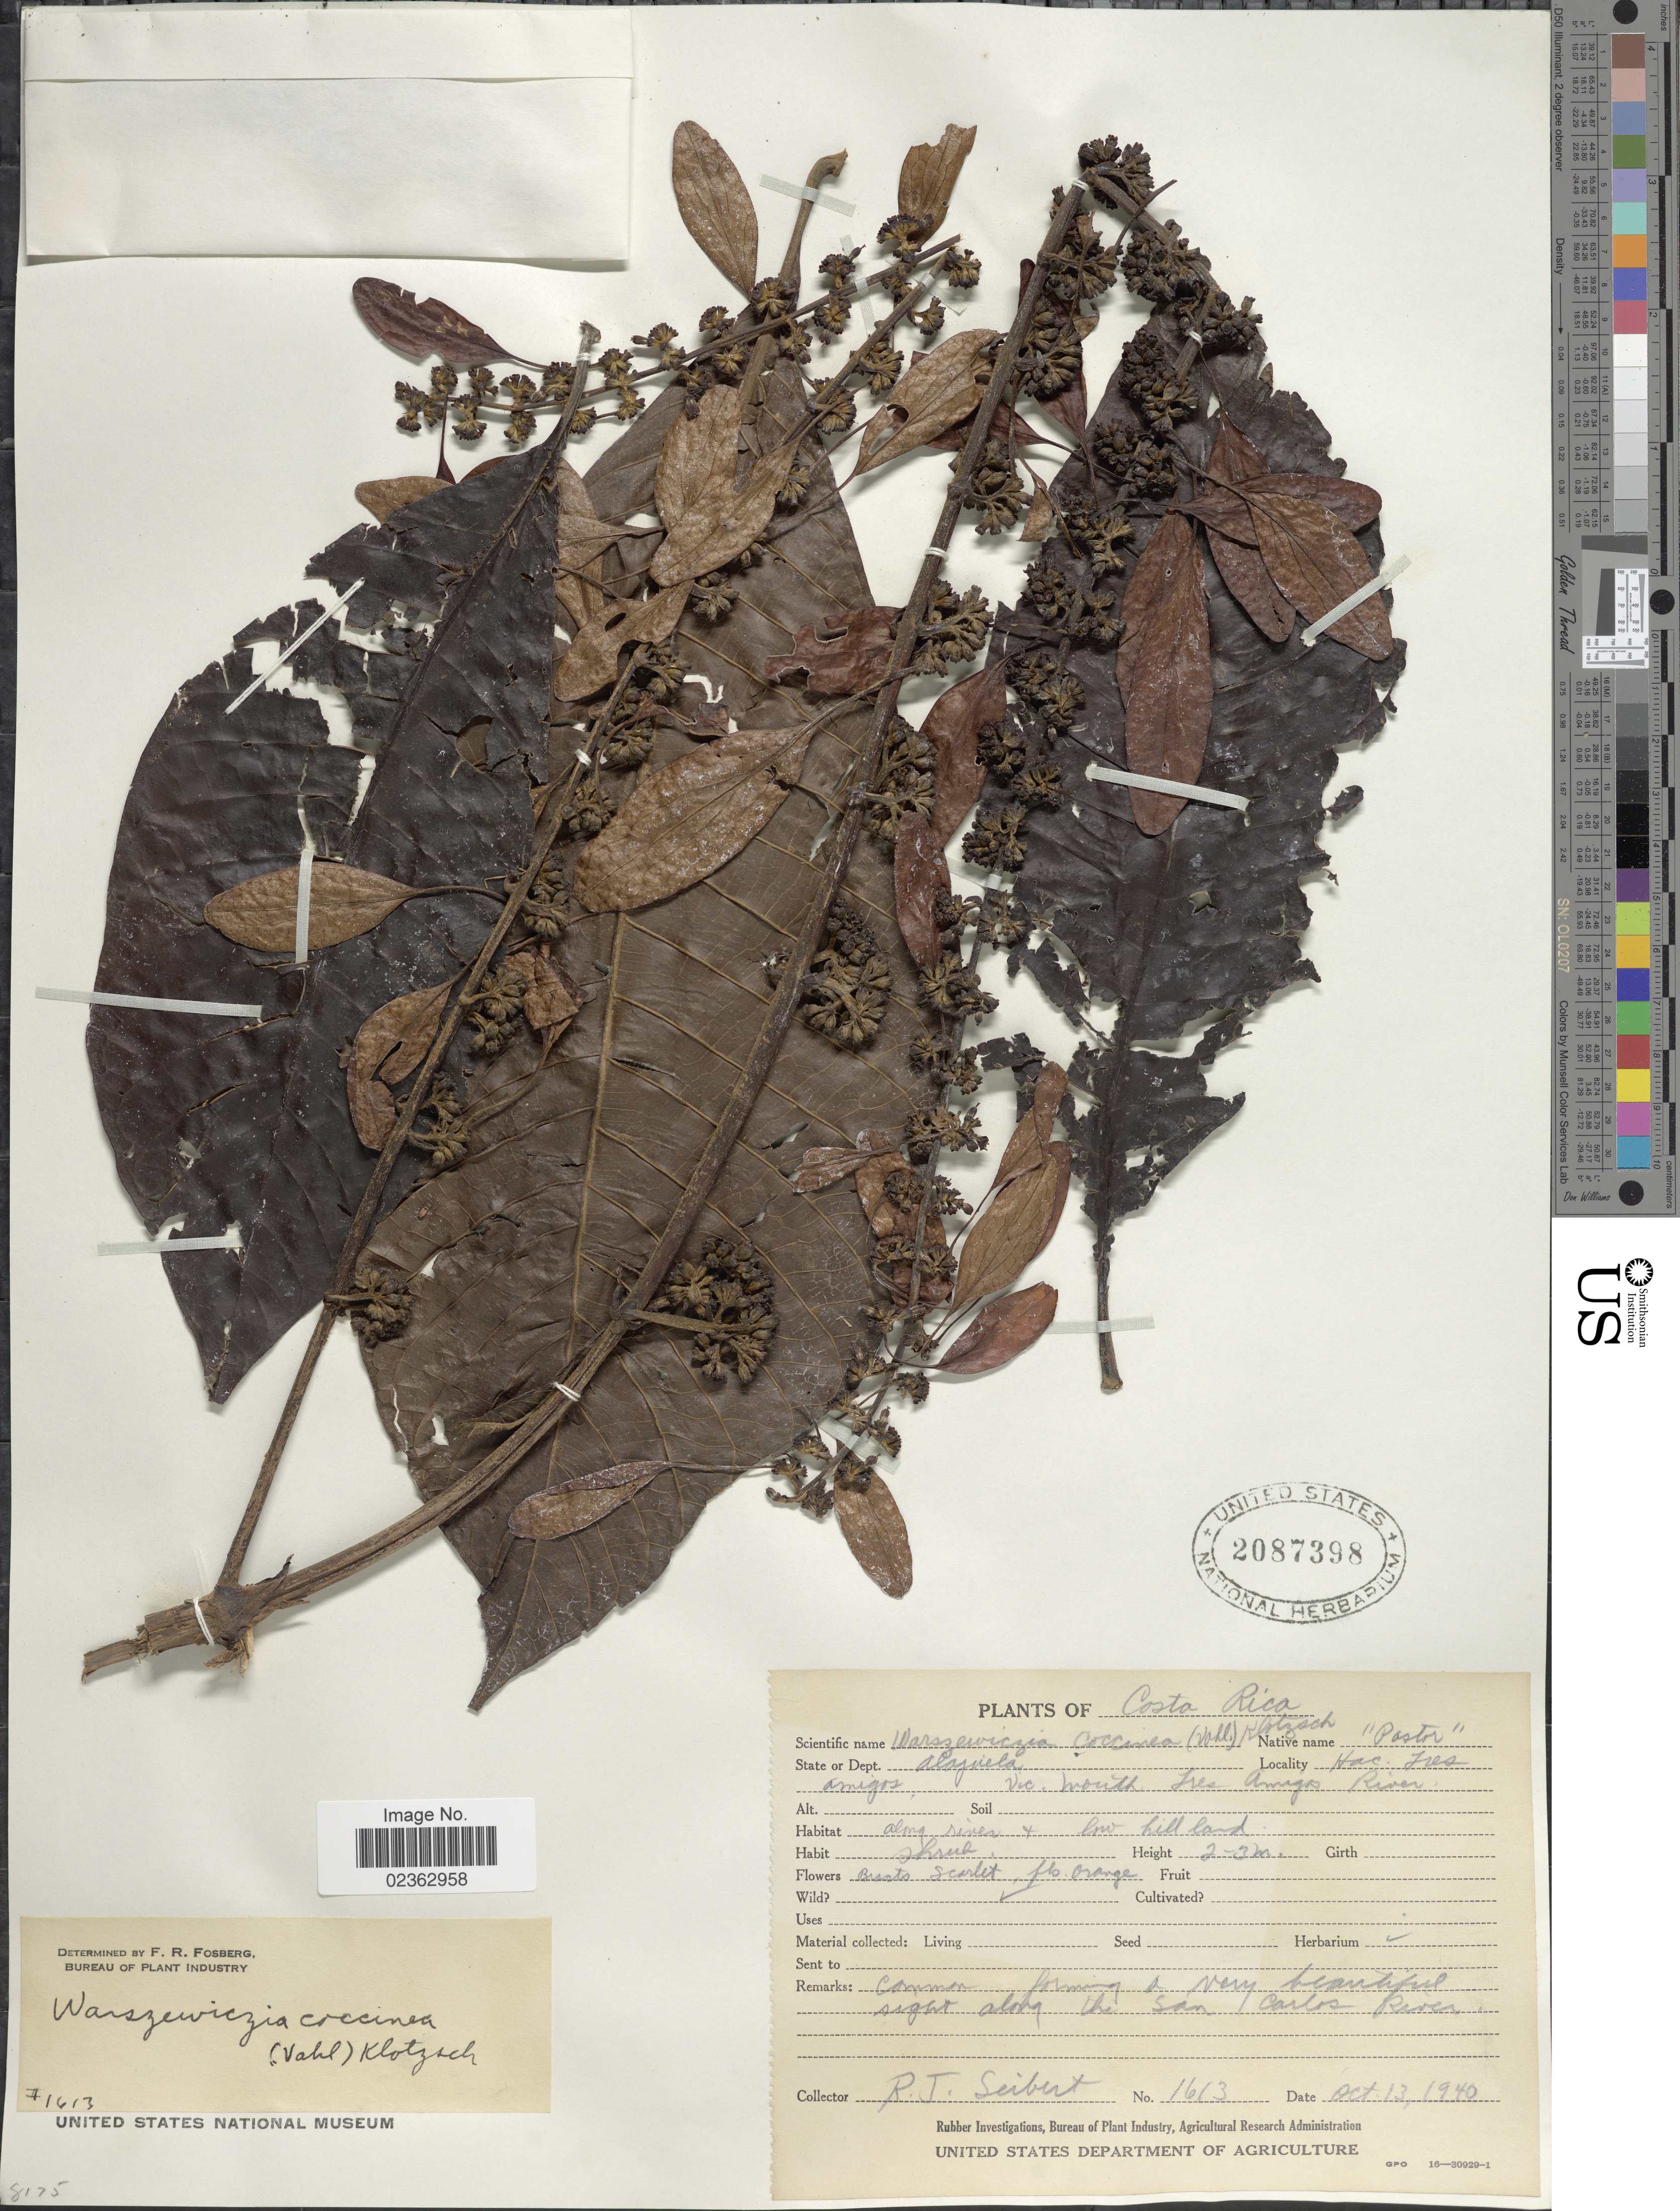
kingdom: Plantae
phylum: Tracheophyta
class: Magnoliopsida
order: Gentianales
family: Rubiaceae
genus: Warszewiczia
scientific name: Warszewiczia coccinea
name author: (Vahl) Klotzsch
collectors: R. J. Seibert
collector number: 1613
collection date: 1940-10-13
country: Costa Rica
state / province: Alajuela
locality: Hac. Tres Amigos, vic. mouth Tres Amigos River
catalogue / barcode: US 2087398